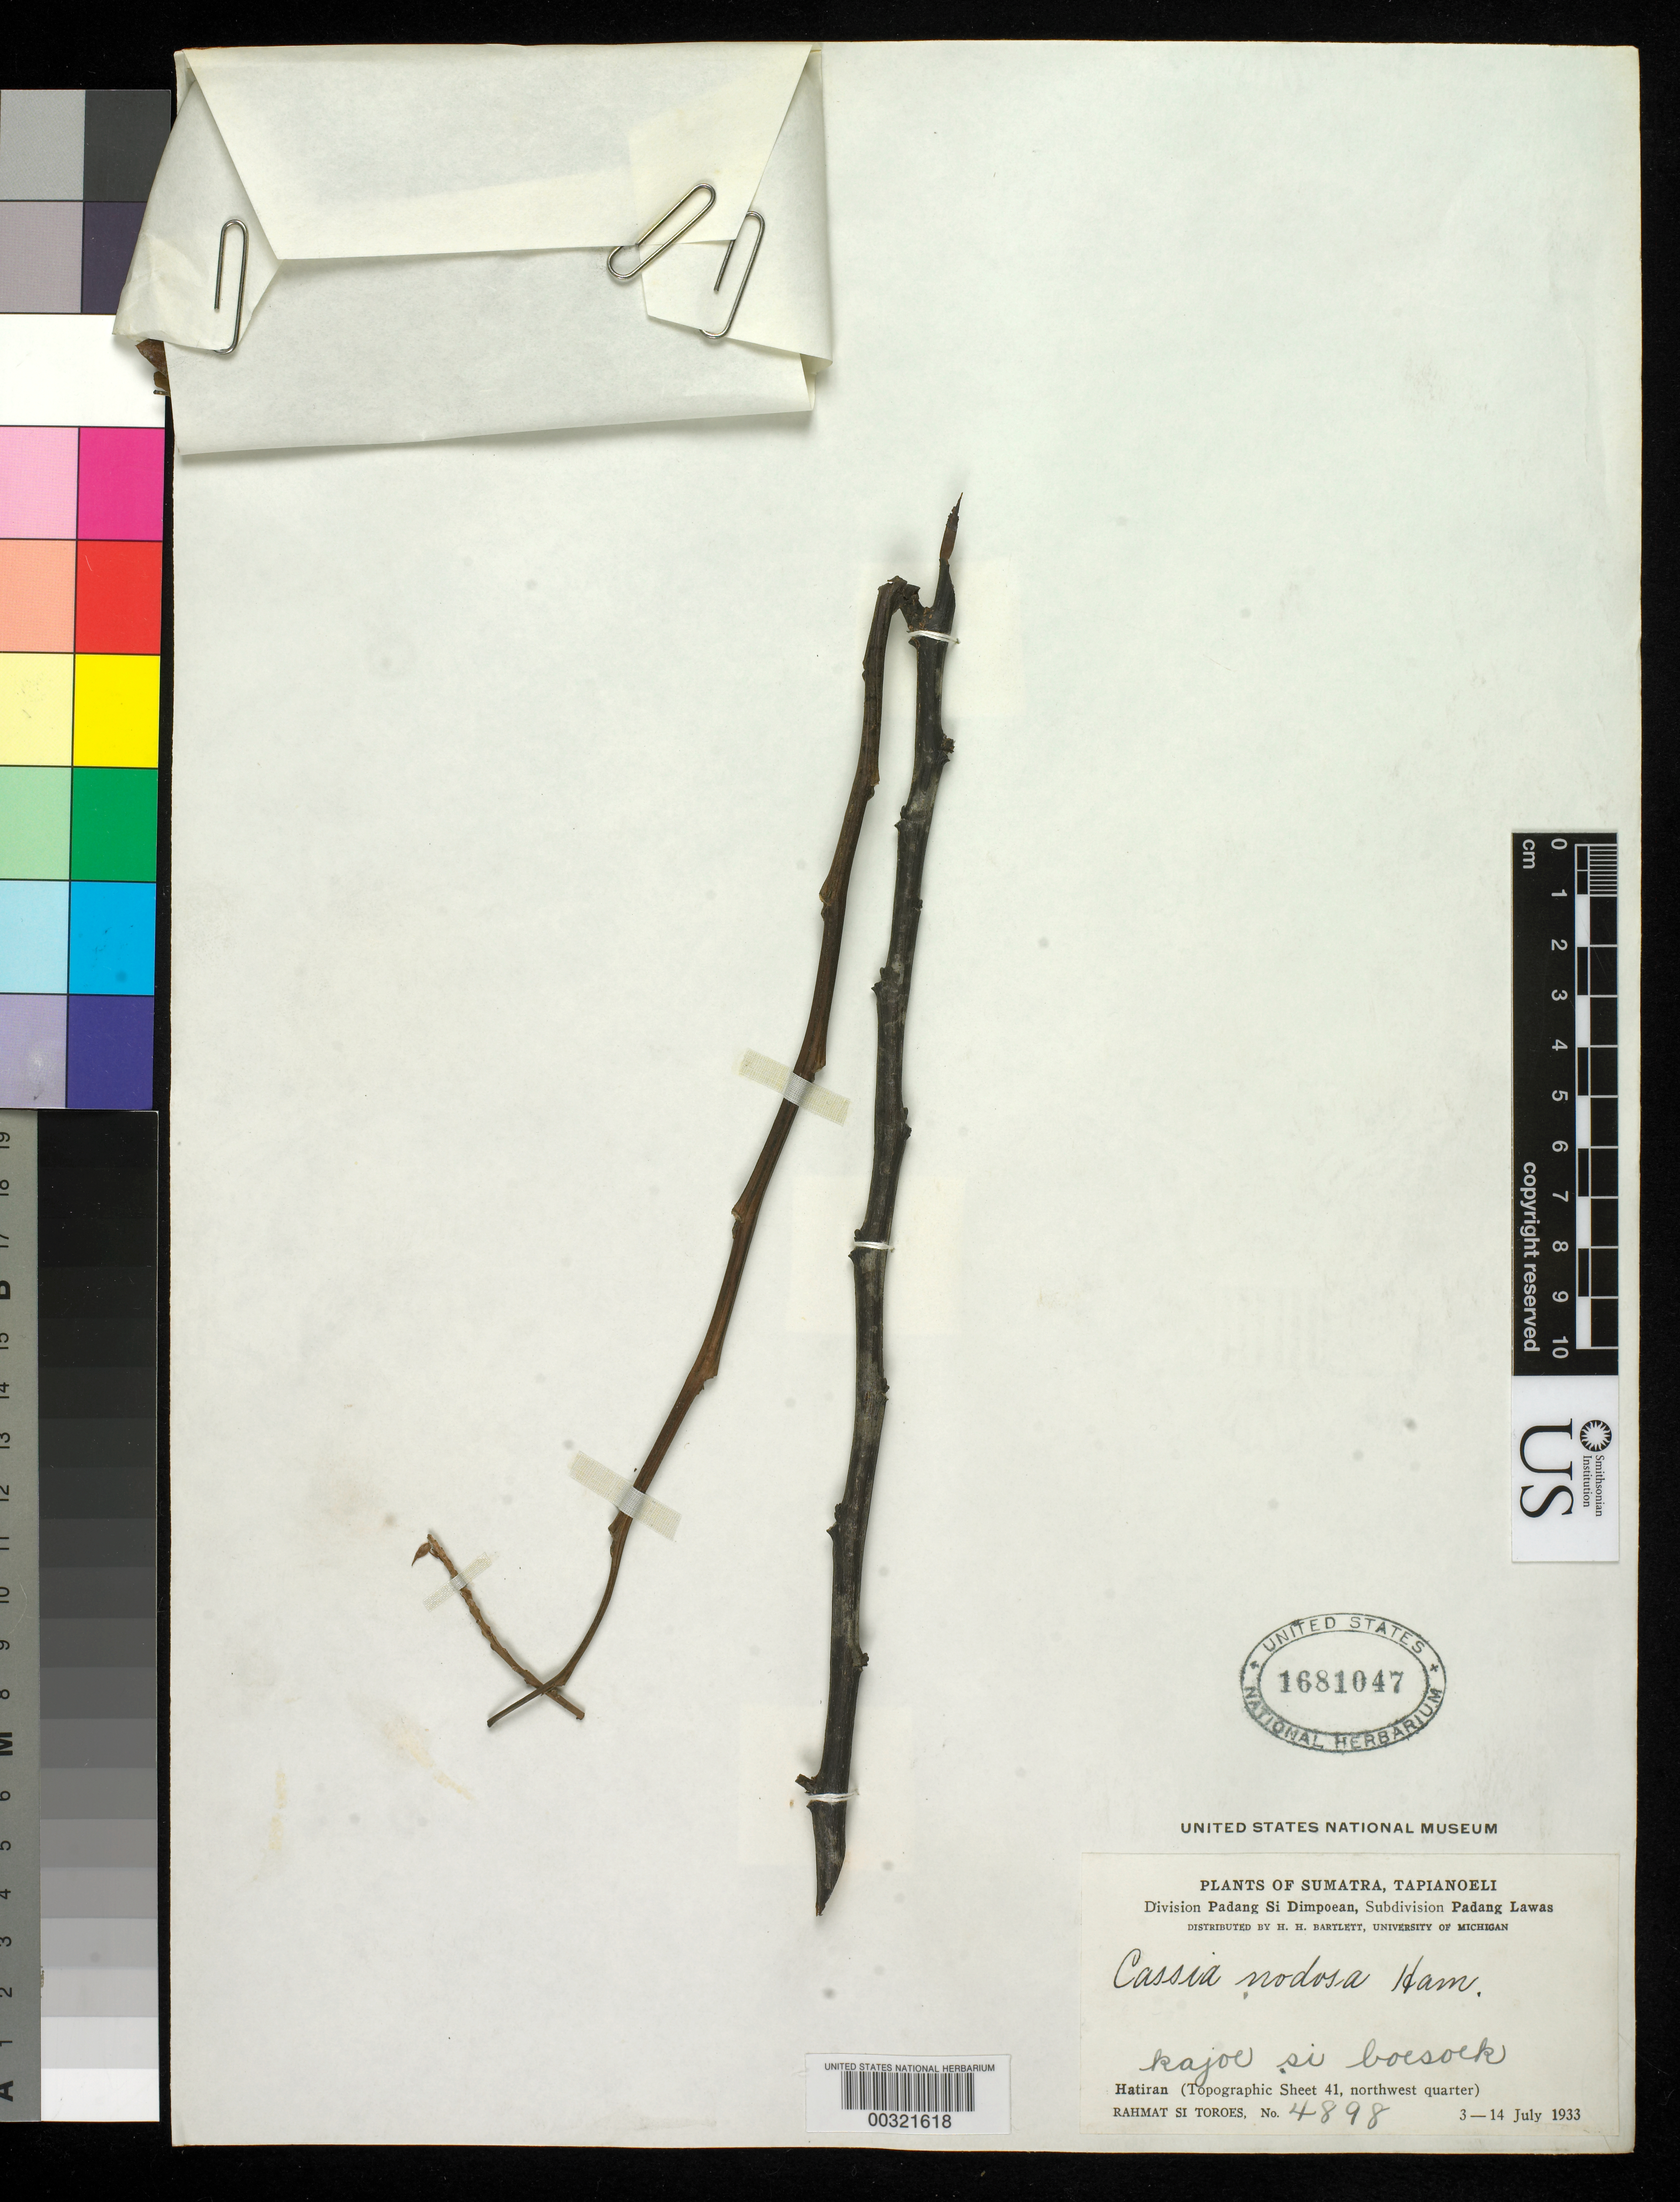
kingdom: Plantae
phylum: Tracheophyta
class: Magnoliopsida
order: Fabales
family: Fabaceae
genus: Cassia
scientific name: Cassia javanica subsp. nodosa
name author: (Roxb.) K. Larsen & S.S. Larsen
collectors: Rahmat Si Boeea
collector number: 4898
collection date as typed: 03 Jul 1933 to 14 Jul 1933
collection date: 1933-07-03/1933-07-14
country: Indonesia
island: Sumatra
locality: Kajoe si boesoek, hatiran, tapianoeli, padang si dimpoean div., padang lawas sub-div.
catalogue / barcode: US 1681047